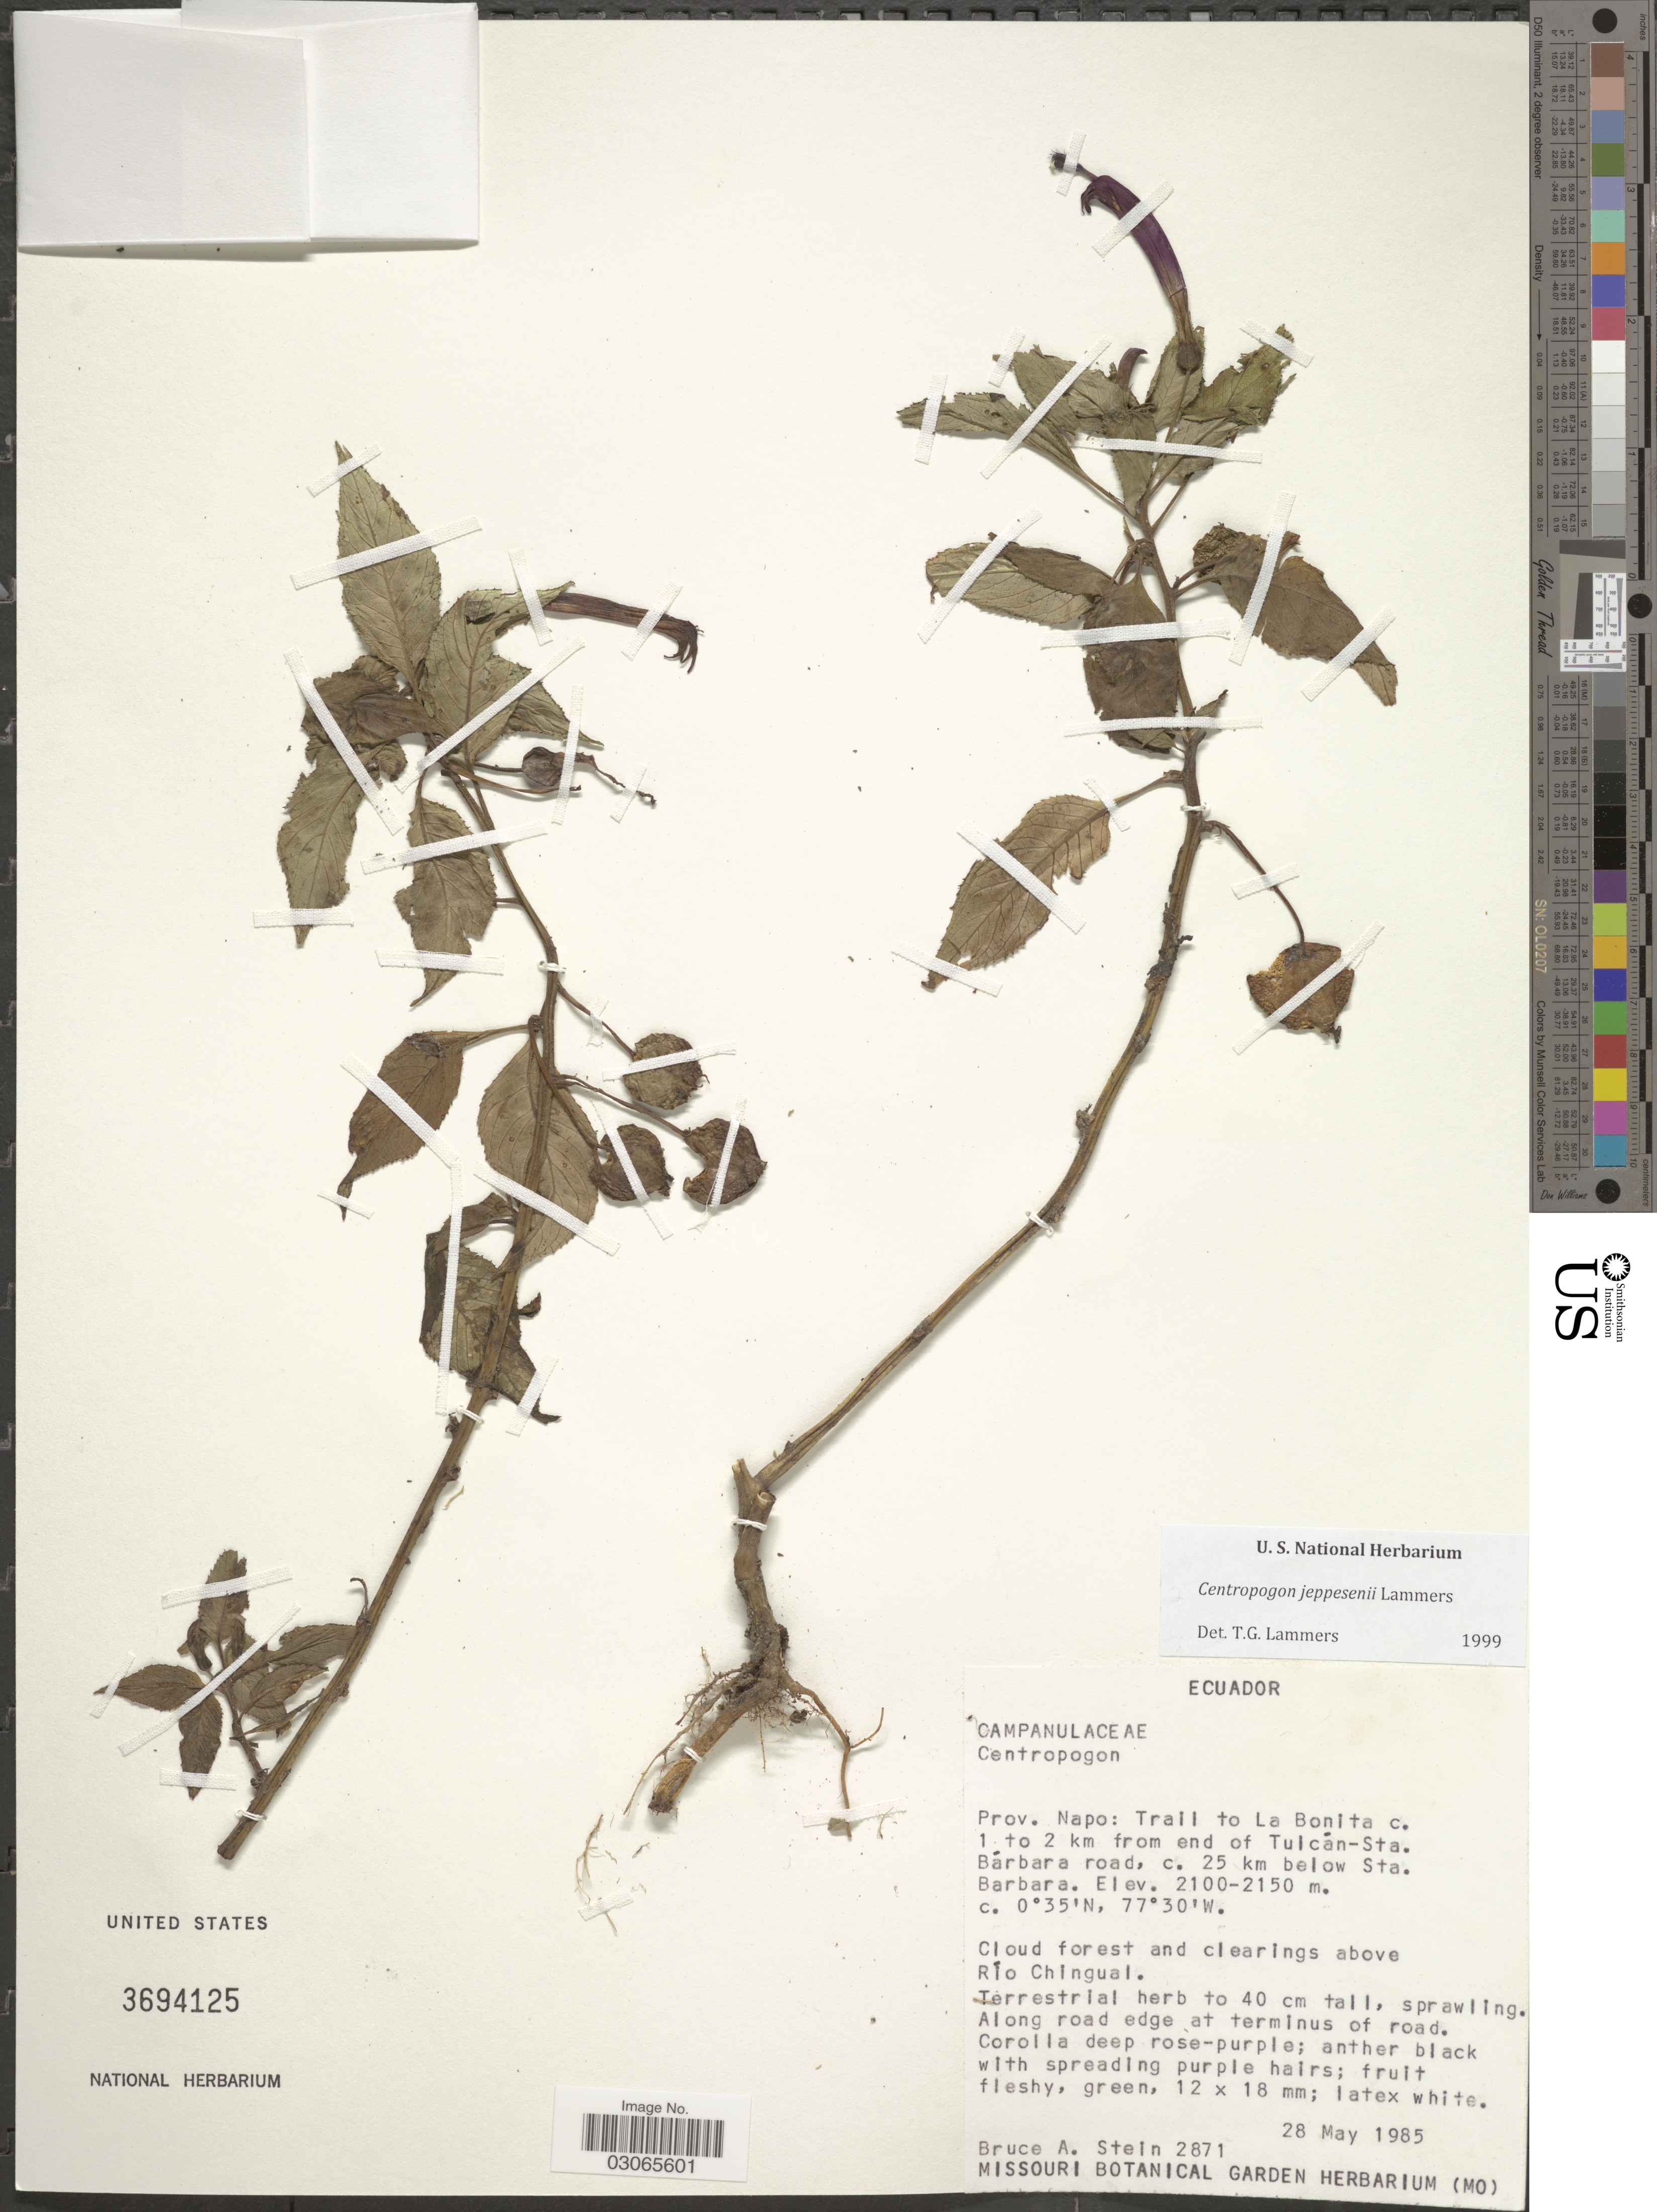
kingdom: Plantae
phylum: Tracheophyta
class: Magnoliopsida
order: Asterales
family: Campanulaceae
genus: Centropogon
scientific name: Centropogon jeppesenii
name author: Lammers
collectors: B. A. Stein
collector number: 2871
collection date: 1985-05-28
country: Ecuador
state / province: Napo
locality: Trail to La Bonita c. 1 to 2 km from end of Tulcán-Sta. Bárbara road, c. 25 km below Sta. Barbara.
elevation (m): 2100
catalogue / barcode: US 3694125